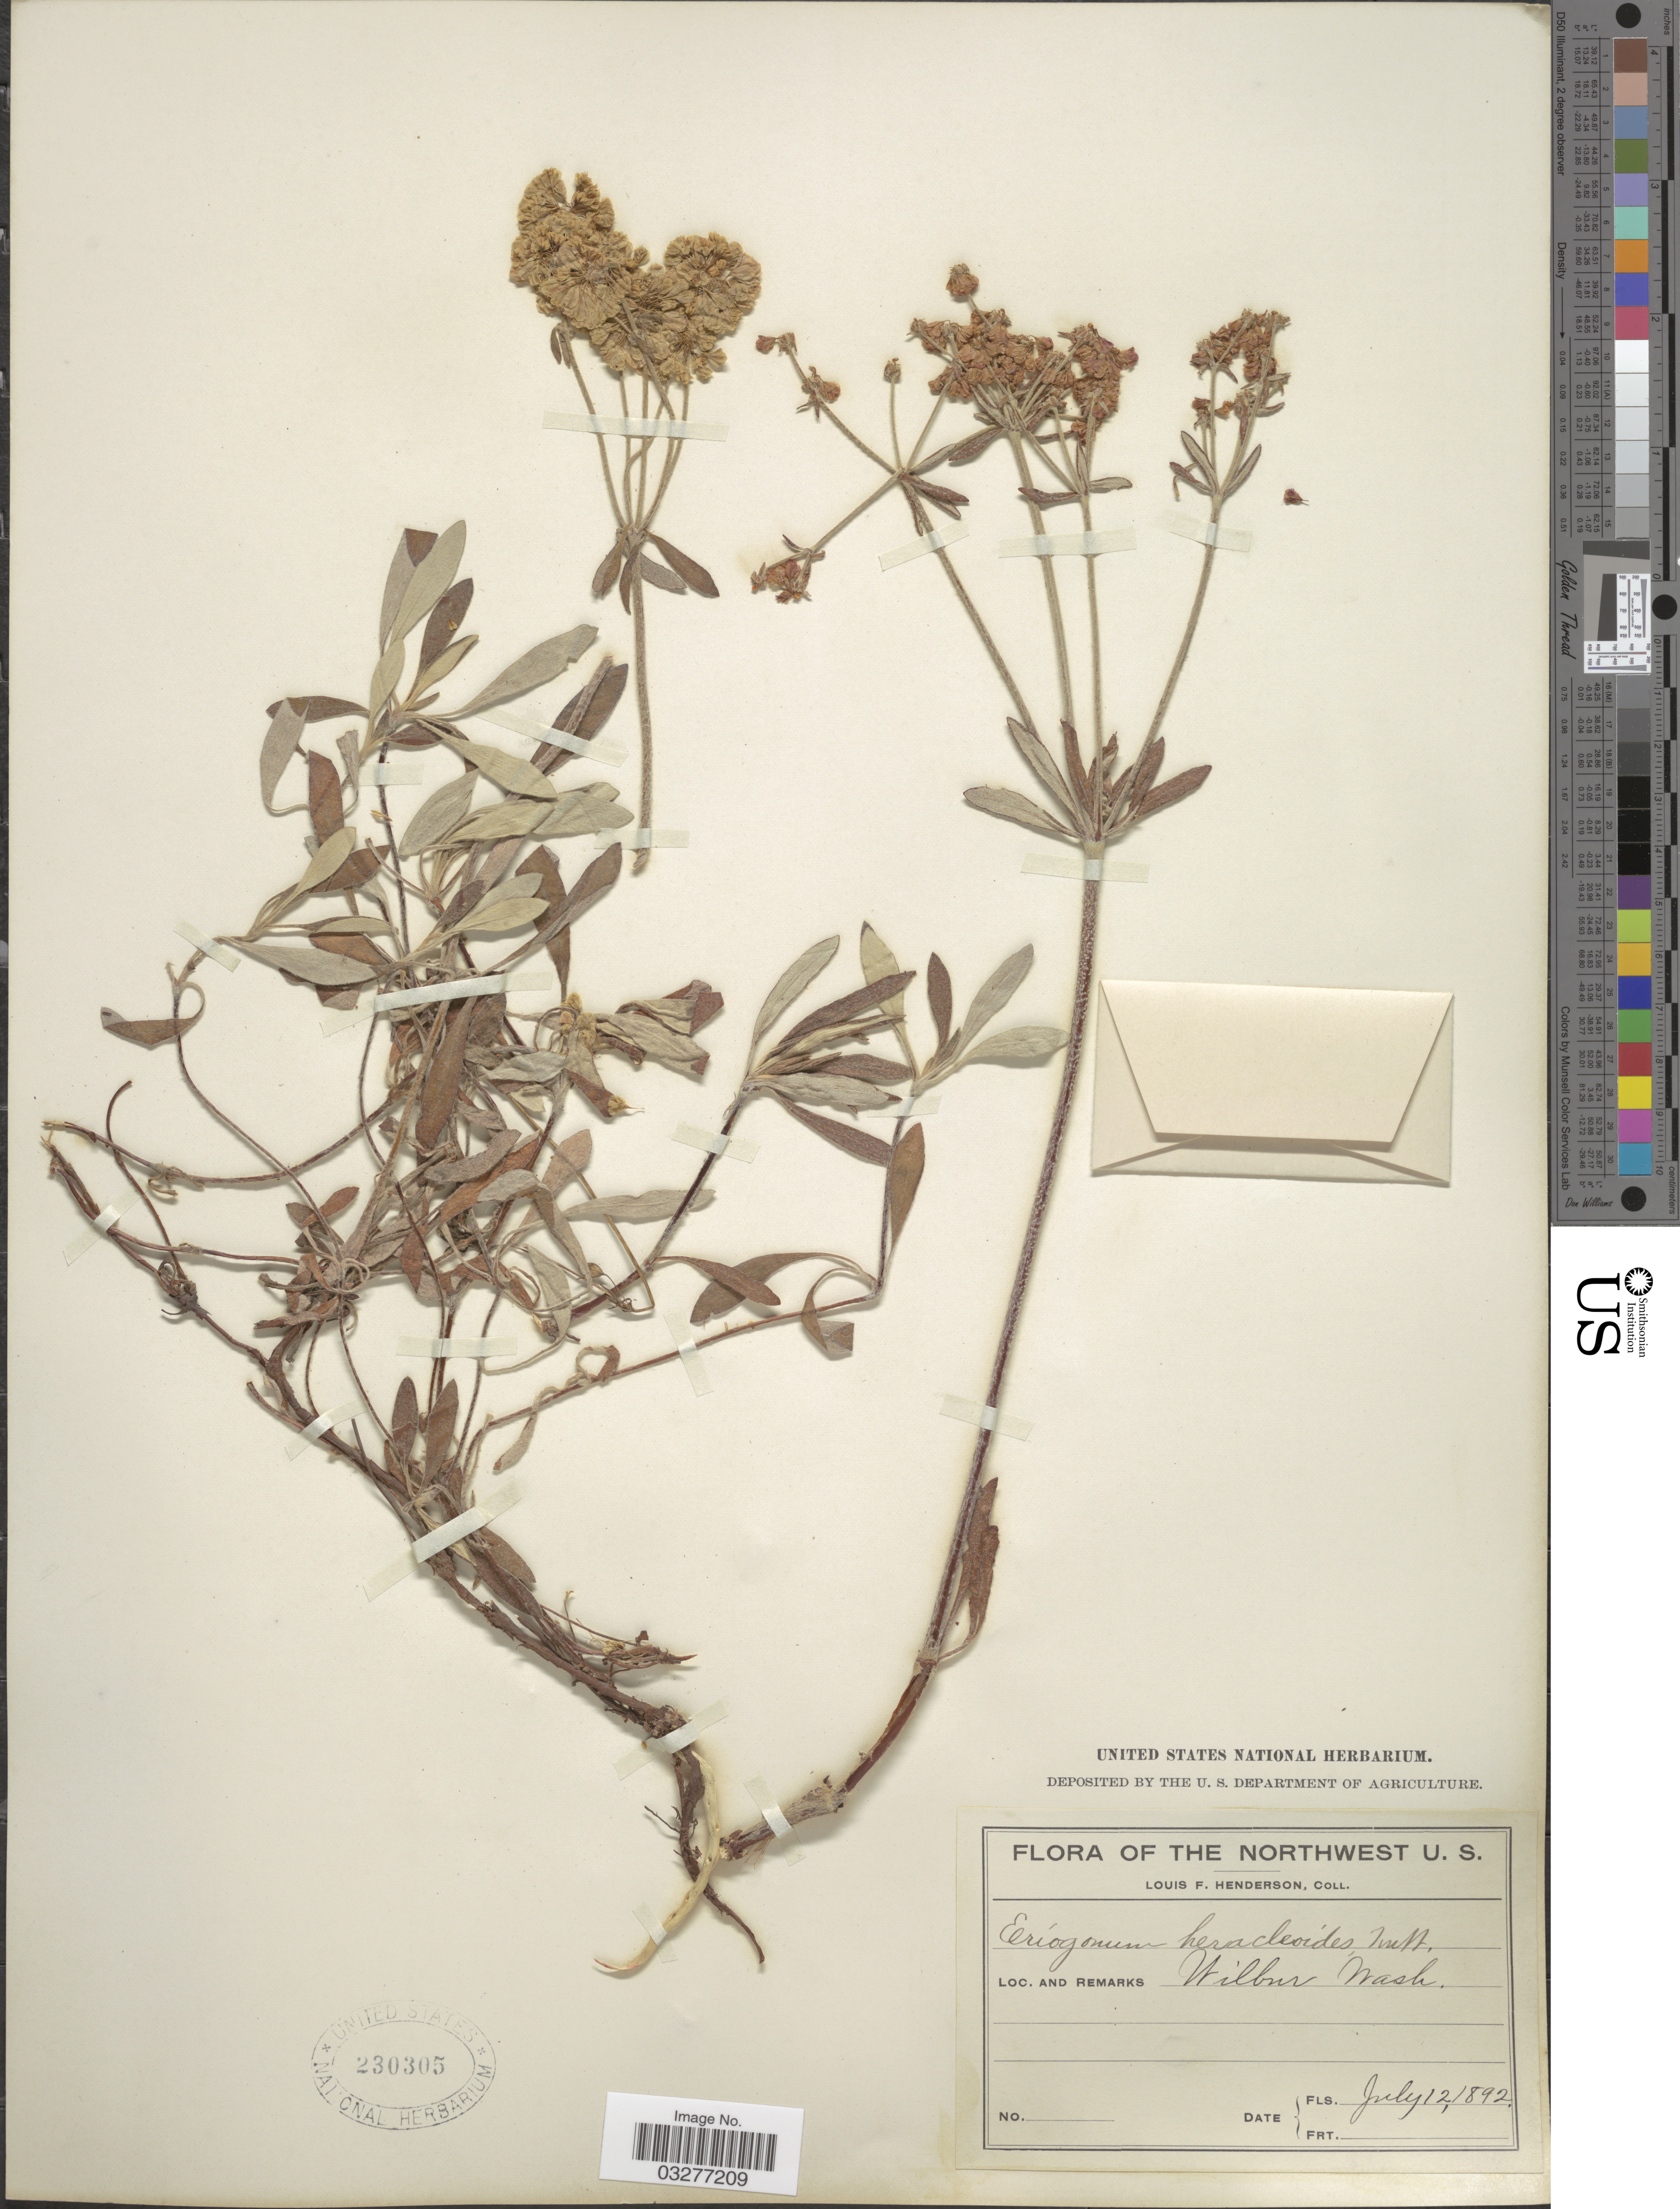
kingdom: Plantae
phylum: Tracheophyta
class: Magnoliopsida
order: Caryophyllales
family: Polygonaceae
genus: Eriogonum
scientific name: Eriogonum heracleoides var. heracleoides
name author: Nutt.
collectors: L. Henderson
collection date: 1892-07-12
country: United States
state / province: Washington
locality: The Northwest U.S. Wilbur Wash.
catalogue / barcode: US 230305